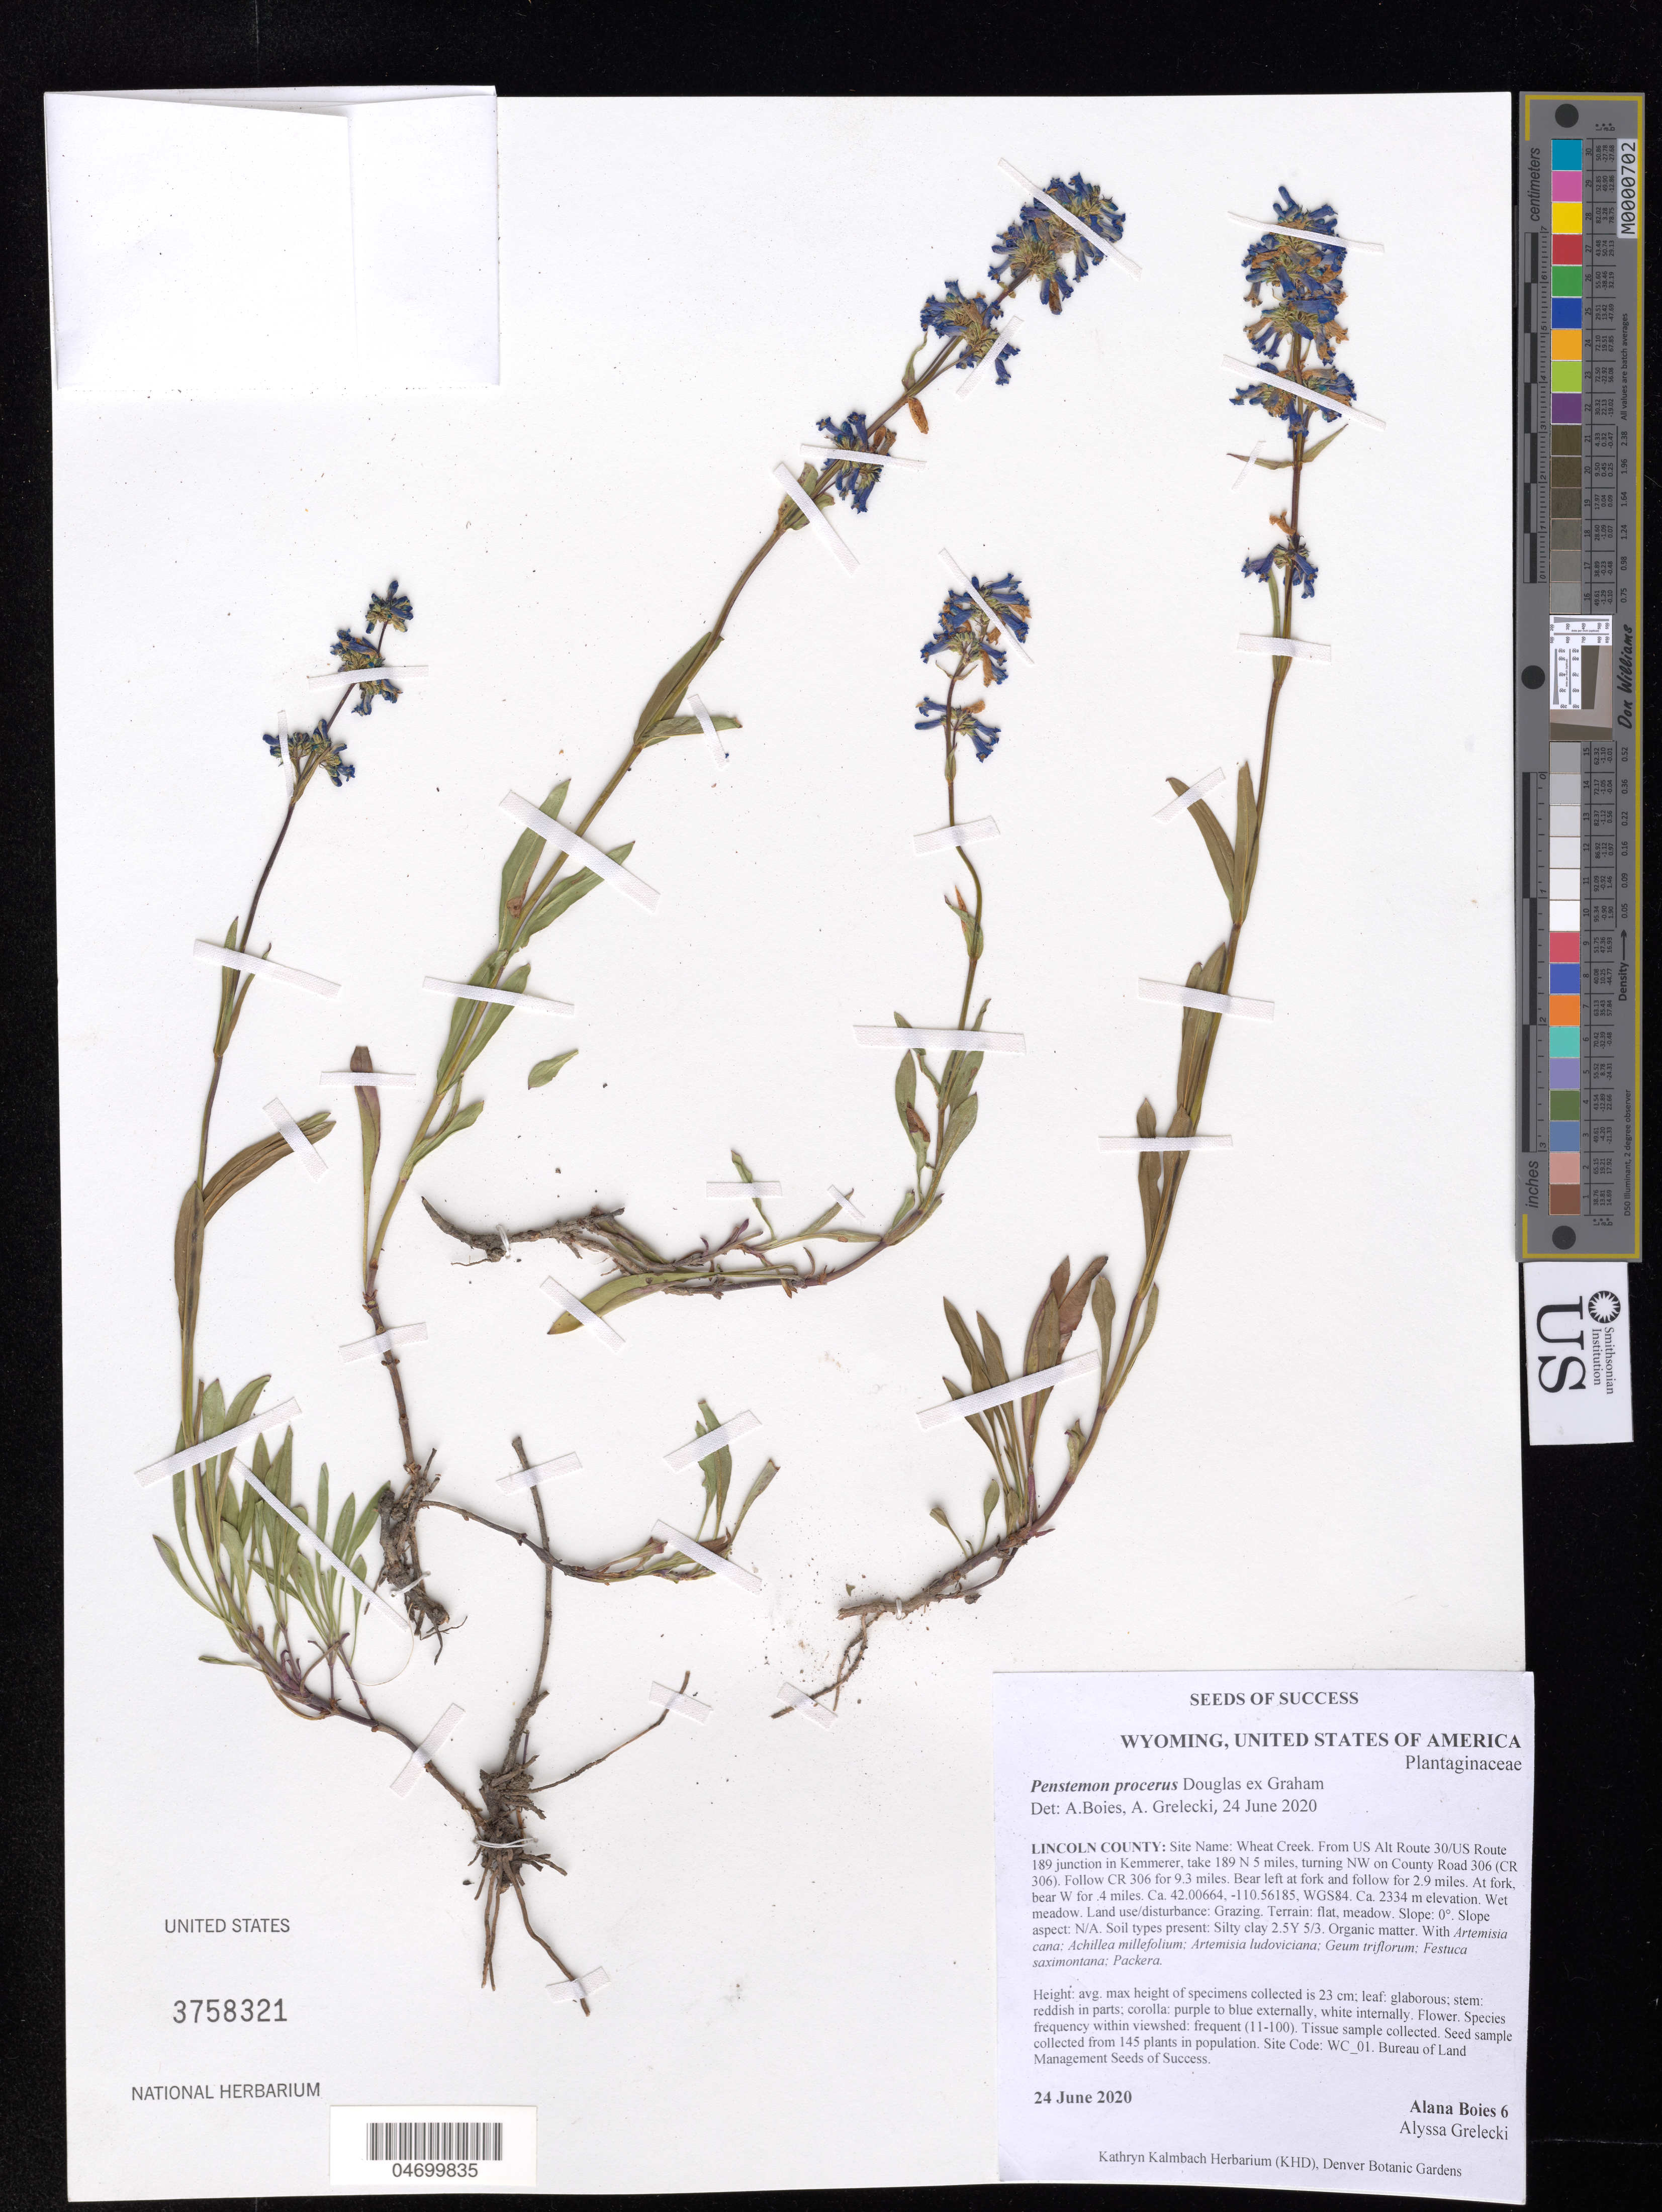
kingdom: Plantae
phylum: Tracheophyta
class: Magnoliopsida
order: Lamiales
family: Plantaginaceae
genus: Penstemon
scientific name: Penstemon procerus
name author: Douglas ex Graham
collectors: A. Boies & A. Grelecki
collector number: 6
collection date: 2020-06-24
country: United States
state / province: Wyoming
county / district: Lincoln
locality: Wheat Greek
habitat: Wet meadow. Silty clay soil. With Artemisia cana, Achillea millefolium, Geum triflorum, etc.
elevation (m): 2334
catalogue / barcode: US 3758321